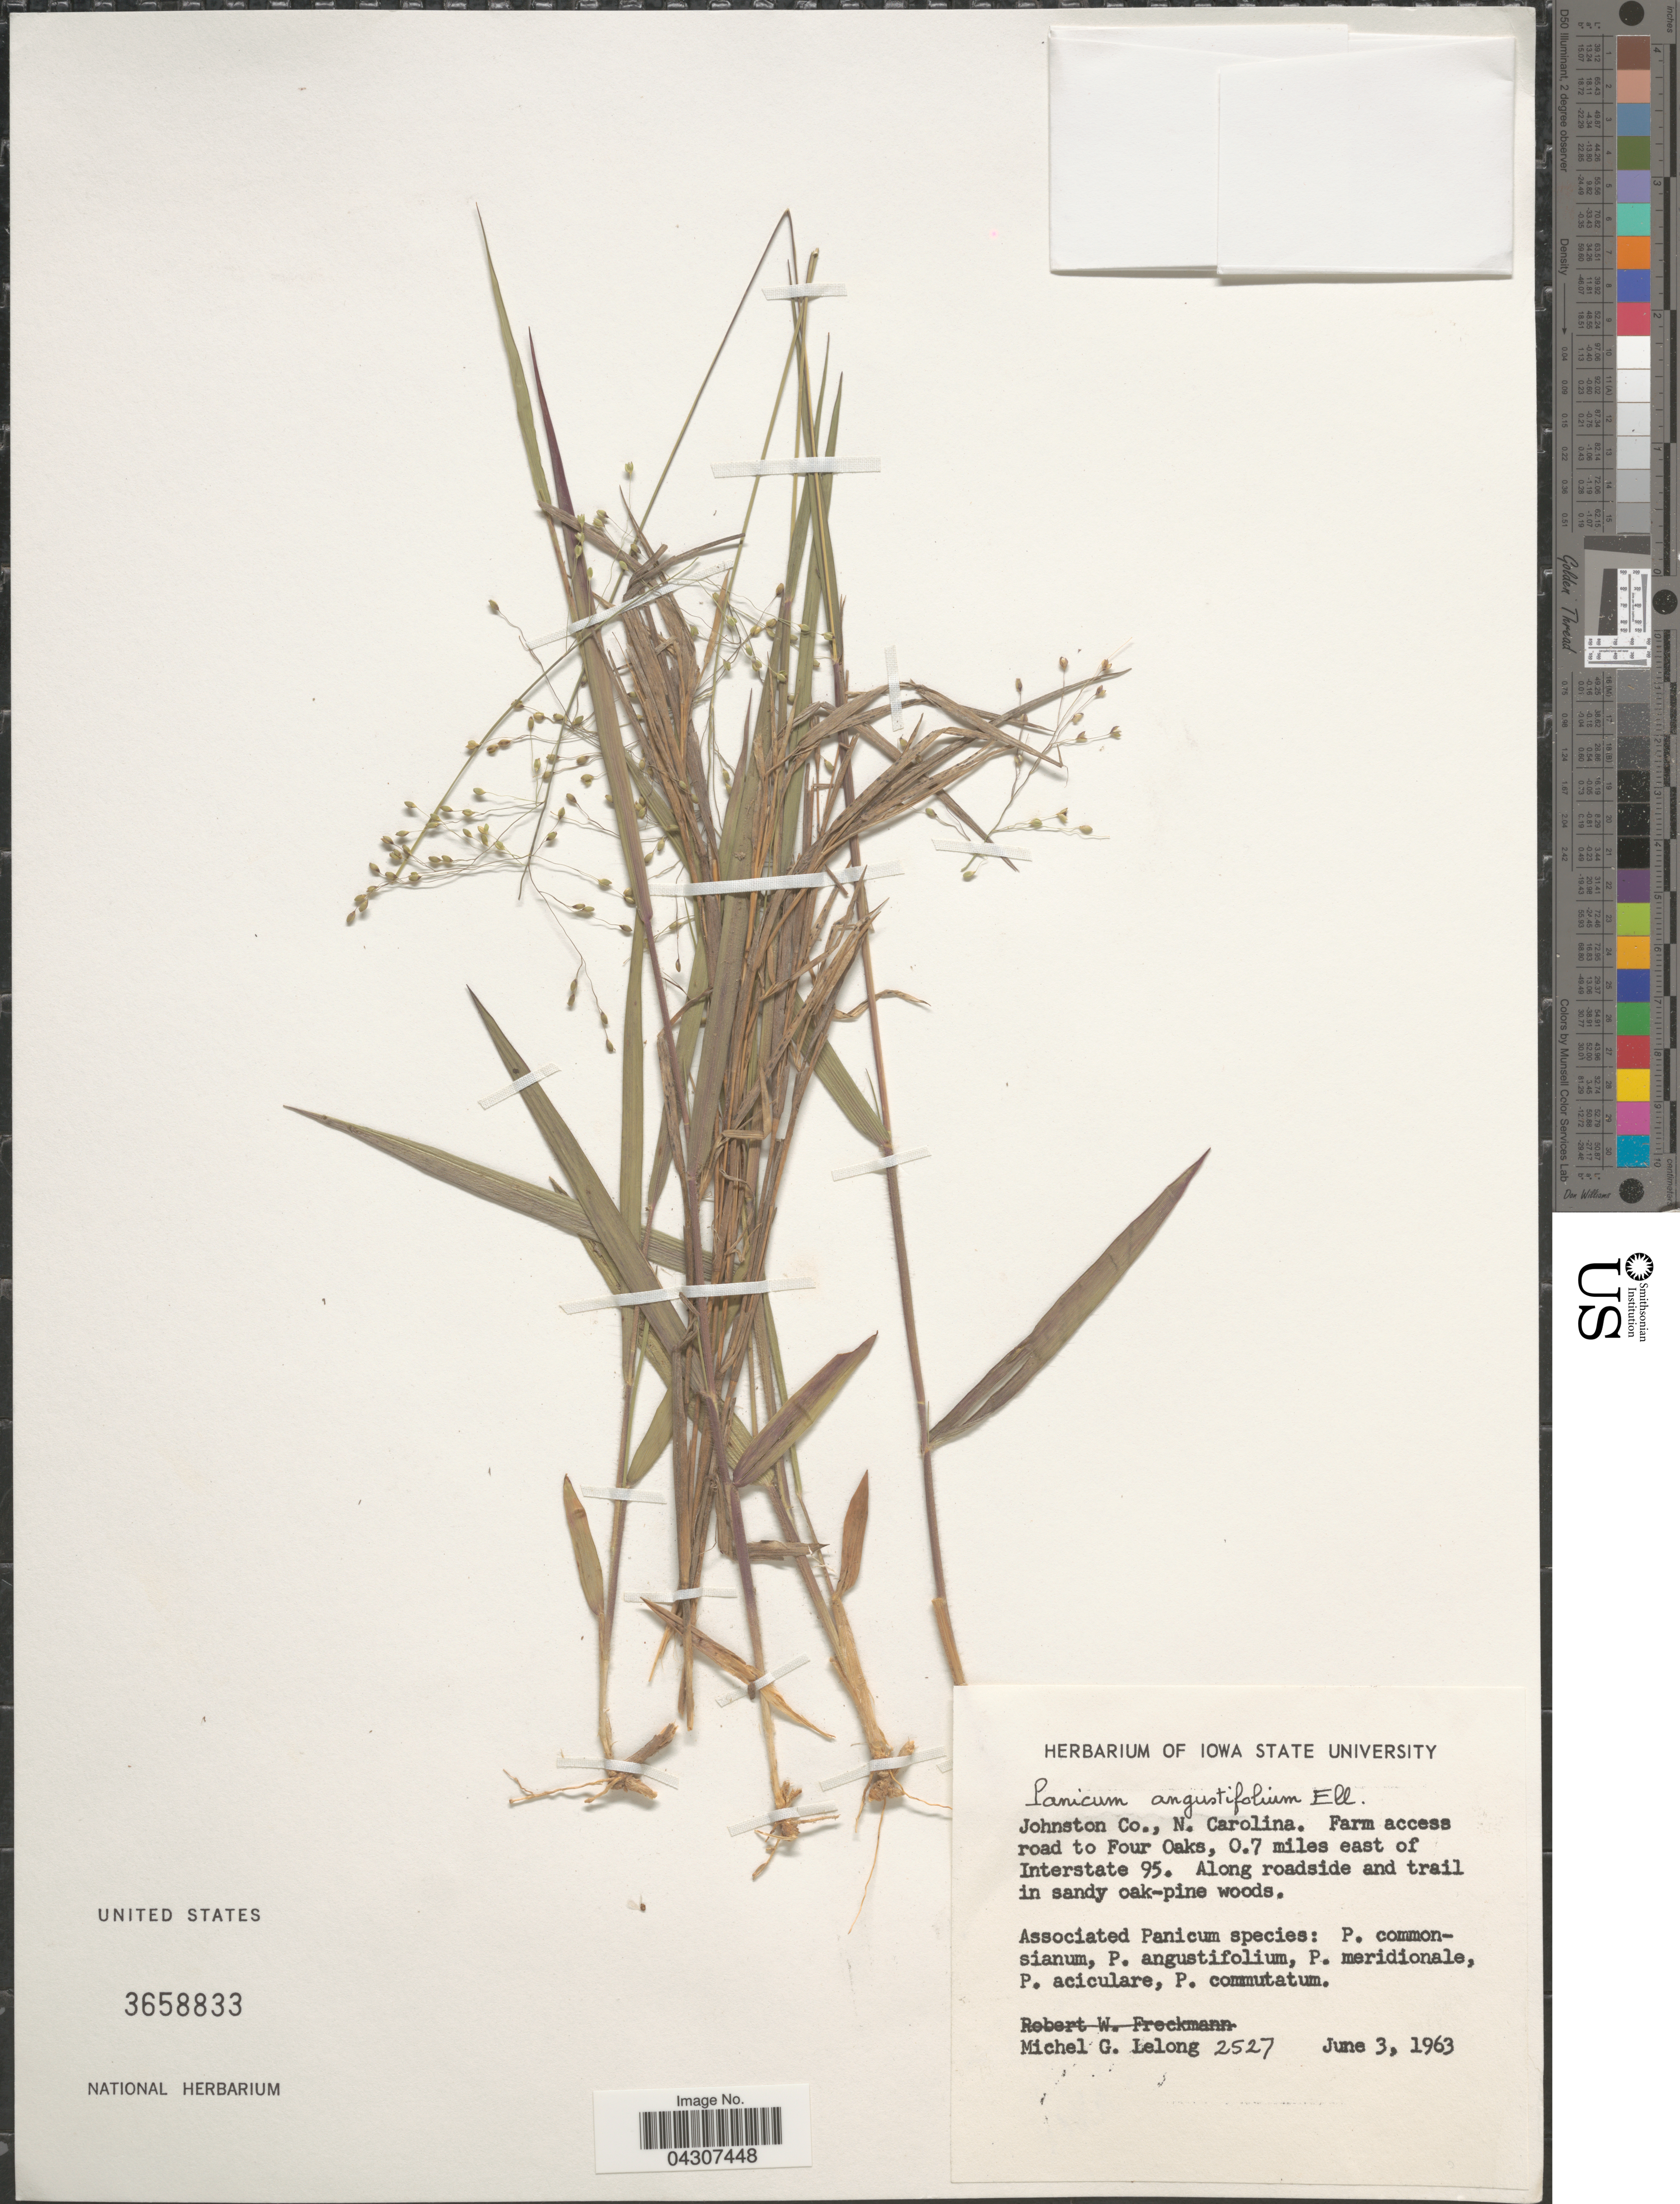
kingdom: Plantae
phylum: Tracheophyta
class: Liliopsida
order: Poales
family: Poaceae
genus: Dichanthelium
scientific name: Dichanthelium aciculare var. ramosum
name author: (Griseb.) Davidse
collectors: M. Lelong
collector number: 2527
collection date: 1963-06-03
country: United States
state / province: North Carolina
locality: Johnston Co. Farm access road to Four Oaks, 0.7 miles east of Interstate 95. Along roadside and trail in sandy oak-pine woods.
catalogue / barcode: US 3658833